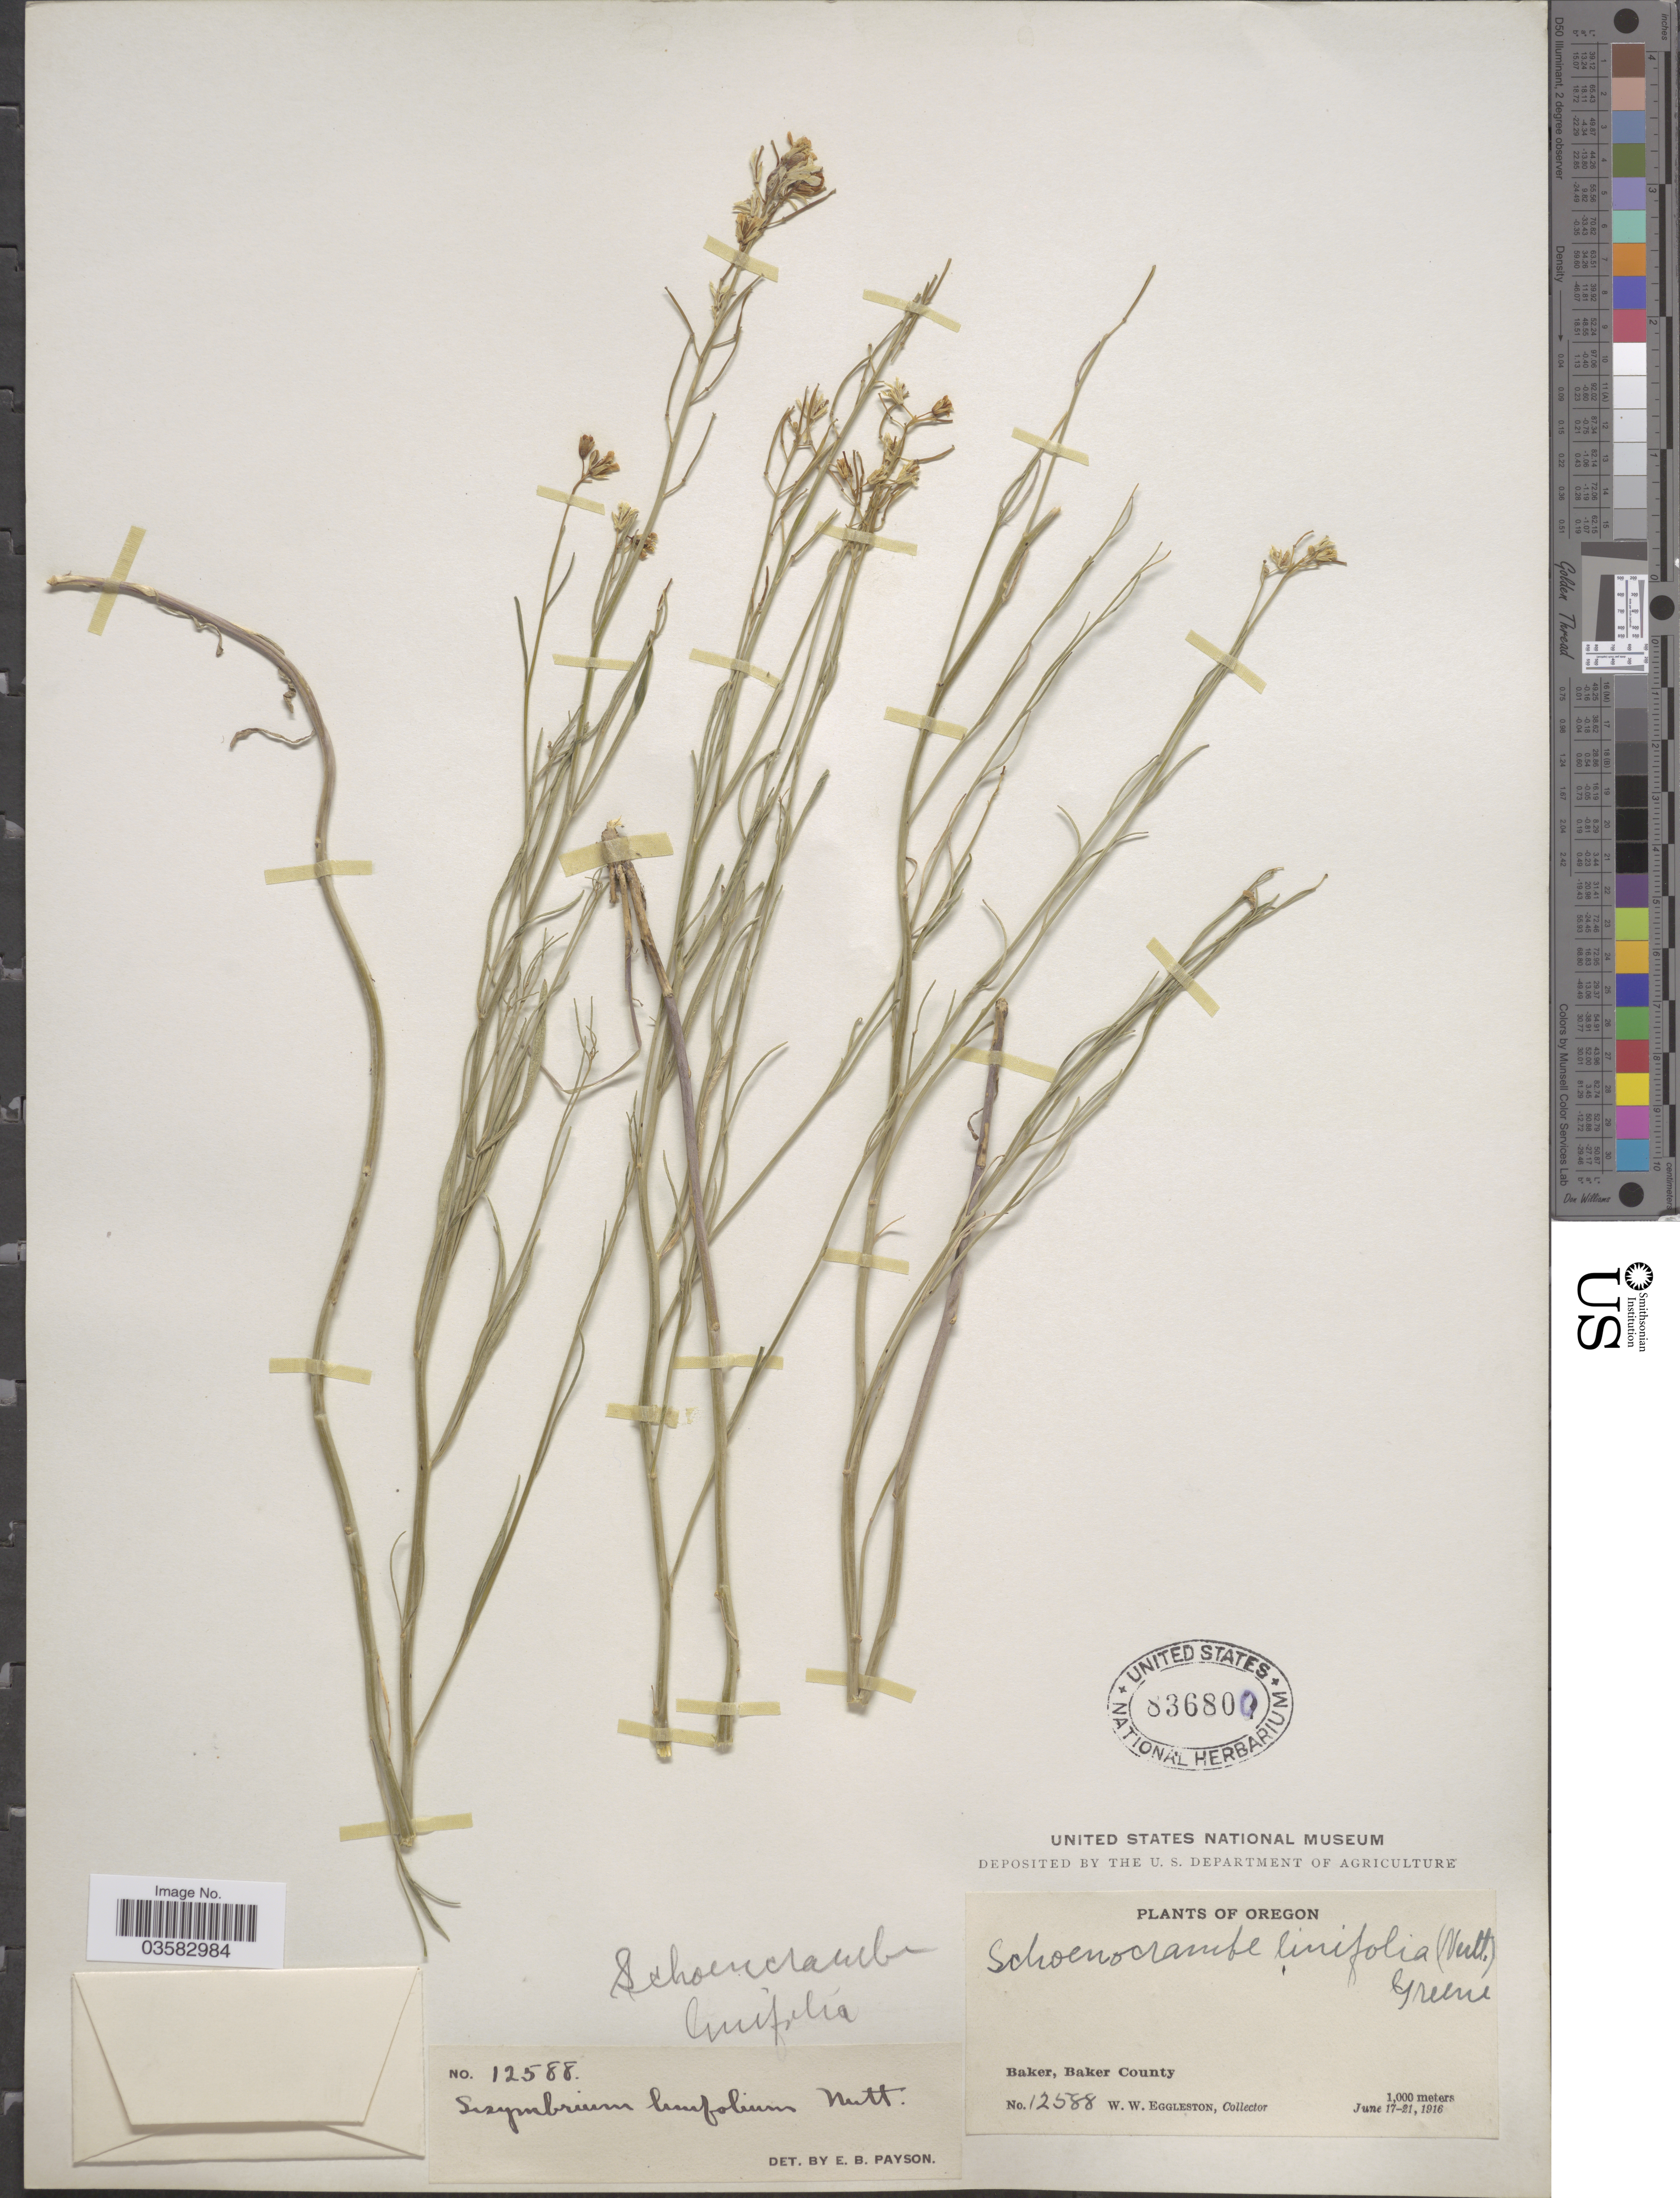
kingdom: Plantae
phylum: Tracheophyta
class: Magnoliopsida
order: Brassicales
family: Brassicaceae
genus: Sisymbrium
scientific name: Sisymbrium linifolium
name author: (Nutt.) Nutt. ex Torr. & A. Gray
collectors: W. W. Eggleston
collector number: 12588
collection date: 1916-06-17/1916-06-21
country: United States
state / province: Oregon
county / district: Baker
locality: Baker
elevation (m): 1000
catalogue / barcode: US 836800